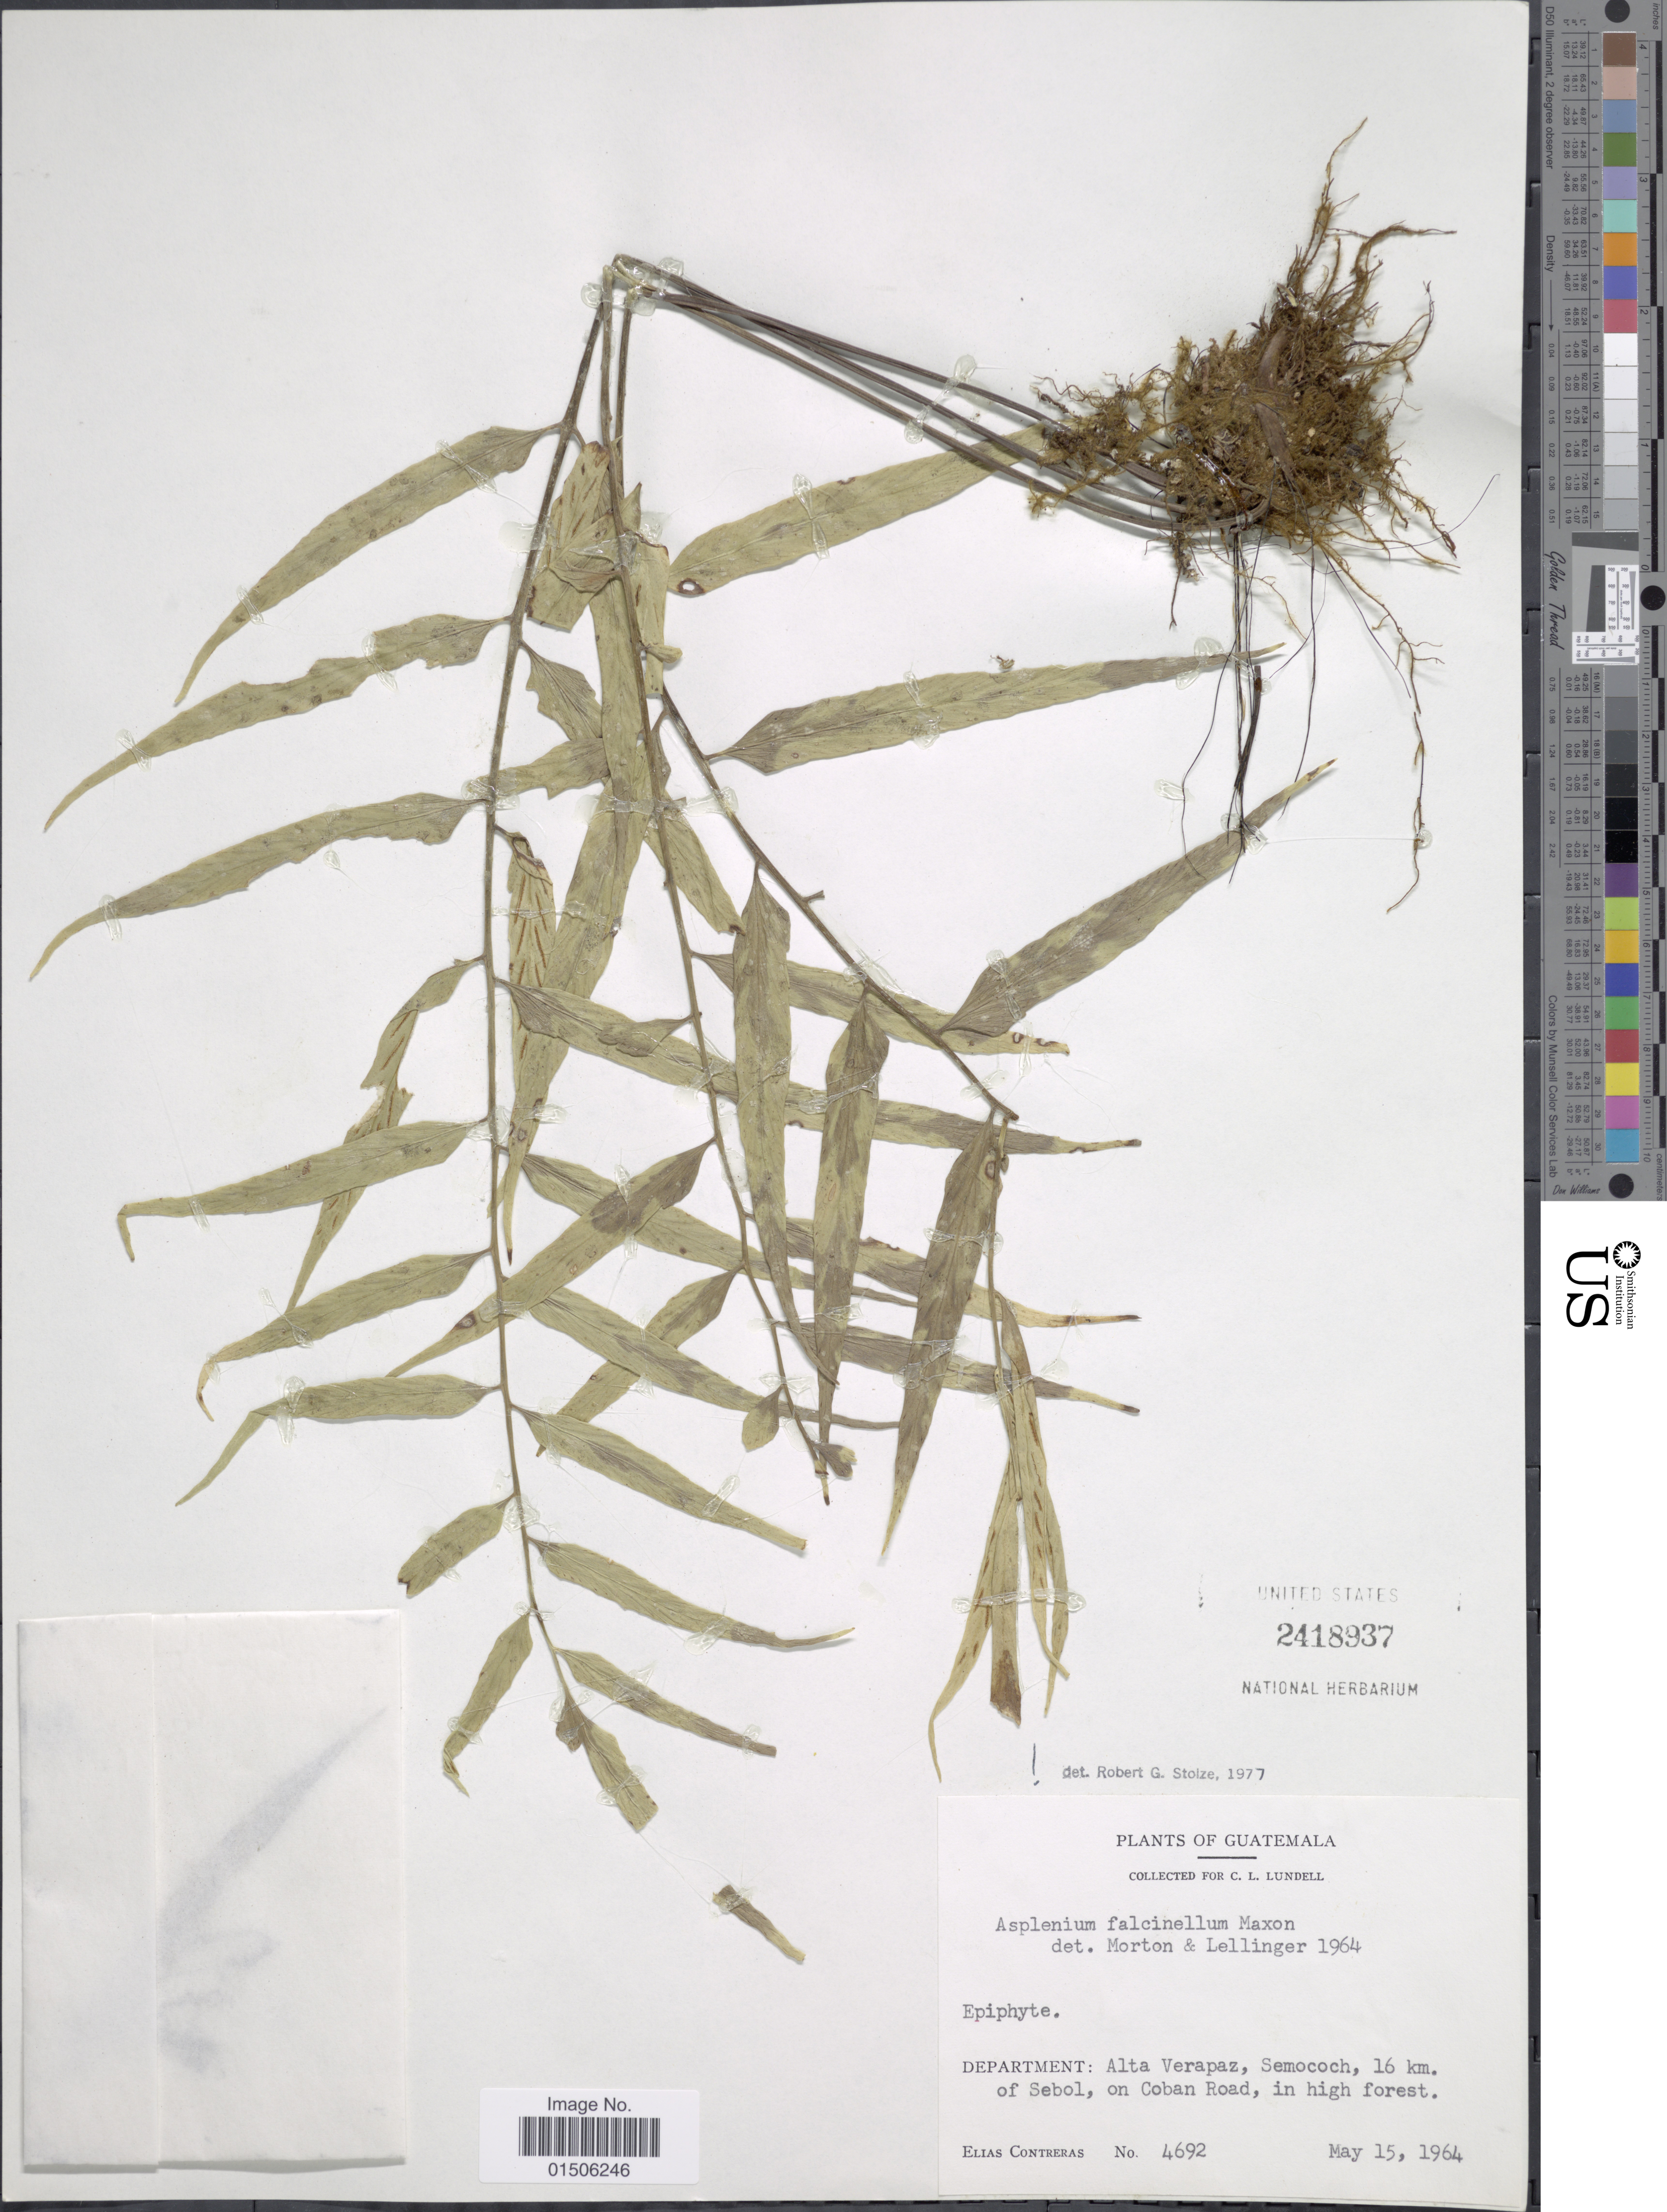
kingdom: Plantae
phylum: Tracheophyta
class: Polypodiopsida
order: Polypodiales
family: Aspleniaceae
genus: Asplenium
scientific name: Asplenium falcinellum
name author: Maxon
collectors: E. Contreras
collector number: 4692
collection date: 1964-05-15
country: Guatemala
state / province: Alta Verapaz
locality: Department: Alta Verapaz, Semococh, 16 km. of Sebol, on Coban Road, in high forest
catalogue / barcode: US 2418937